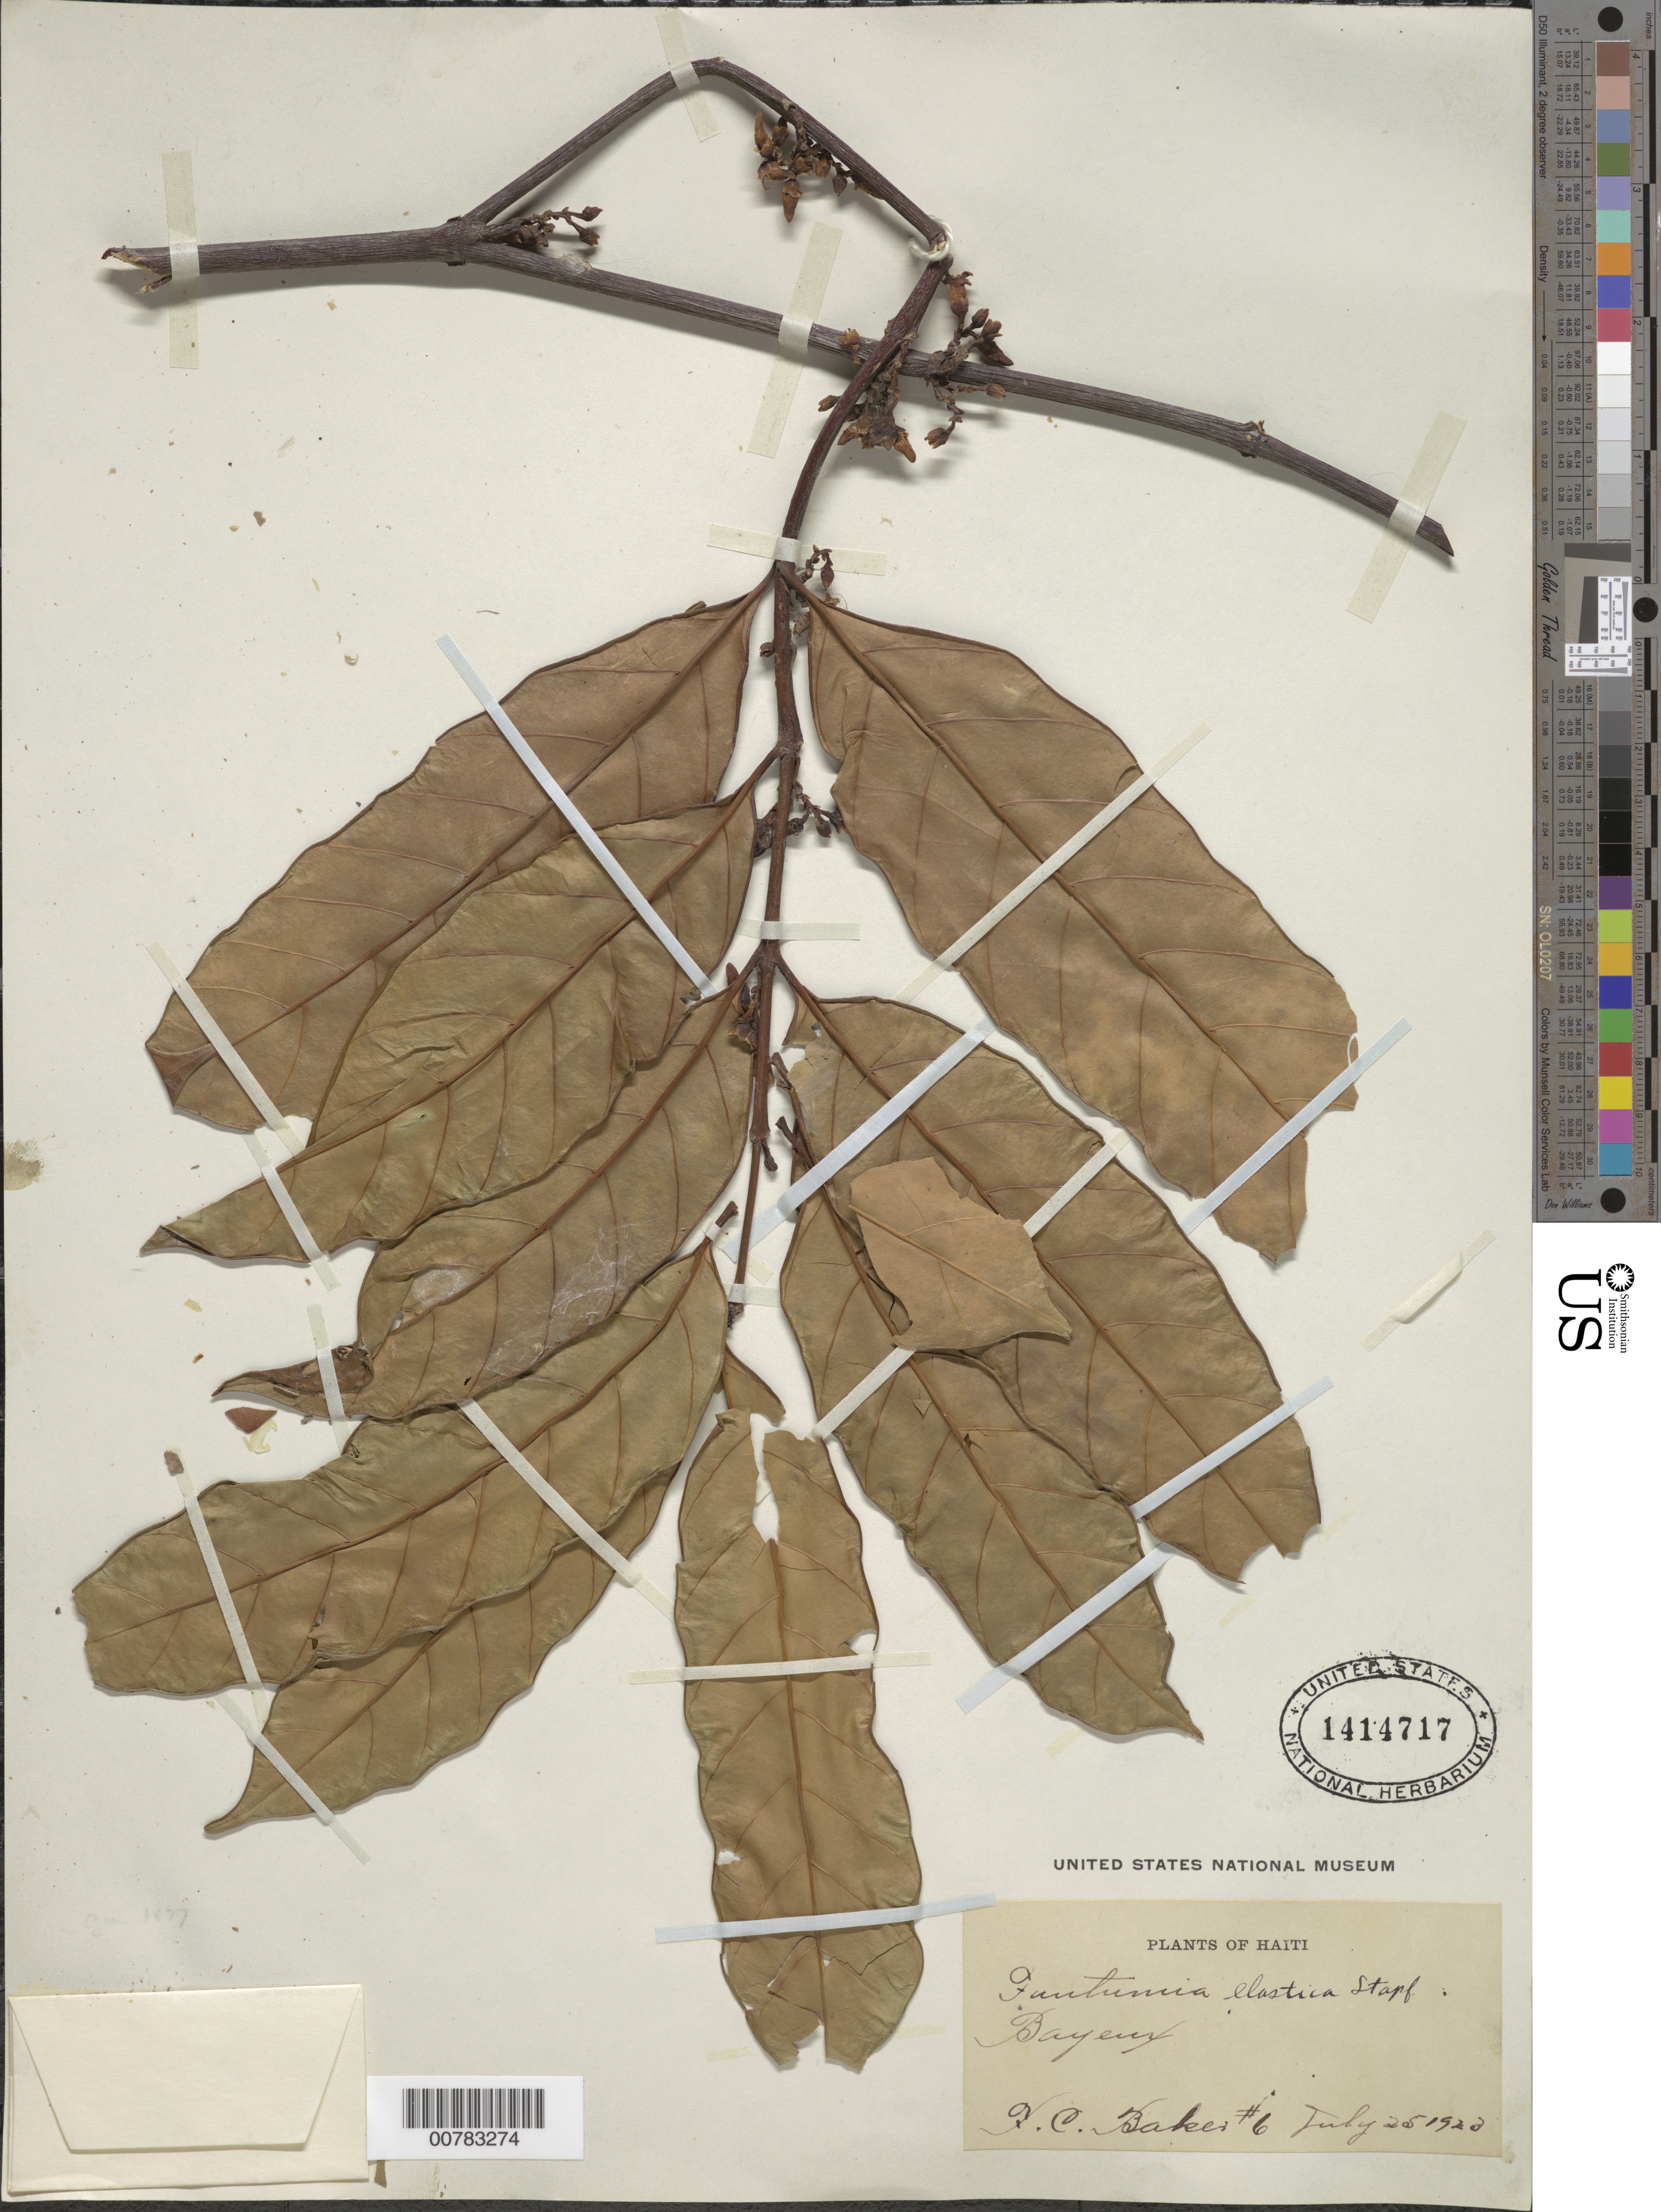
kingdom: Plantae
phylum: Tracheophyta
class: Magnoliopsida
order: Gentianales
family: Apocynaceae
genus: Funtumia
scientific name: Funtumia elastica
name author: Stapf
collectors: F. C. Baker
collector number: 6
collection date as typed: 25 Jul 1923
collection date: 1923-07-25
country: Haiti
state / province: Nord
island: Hispaniola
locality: Bayeux.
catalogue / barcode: US 1414717